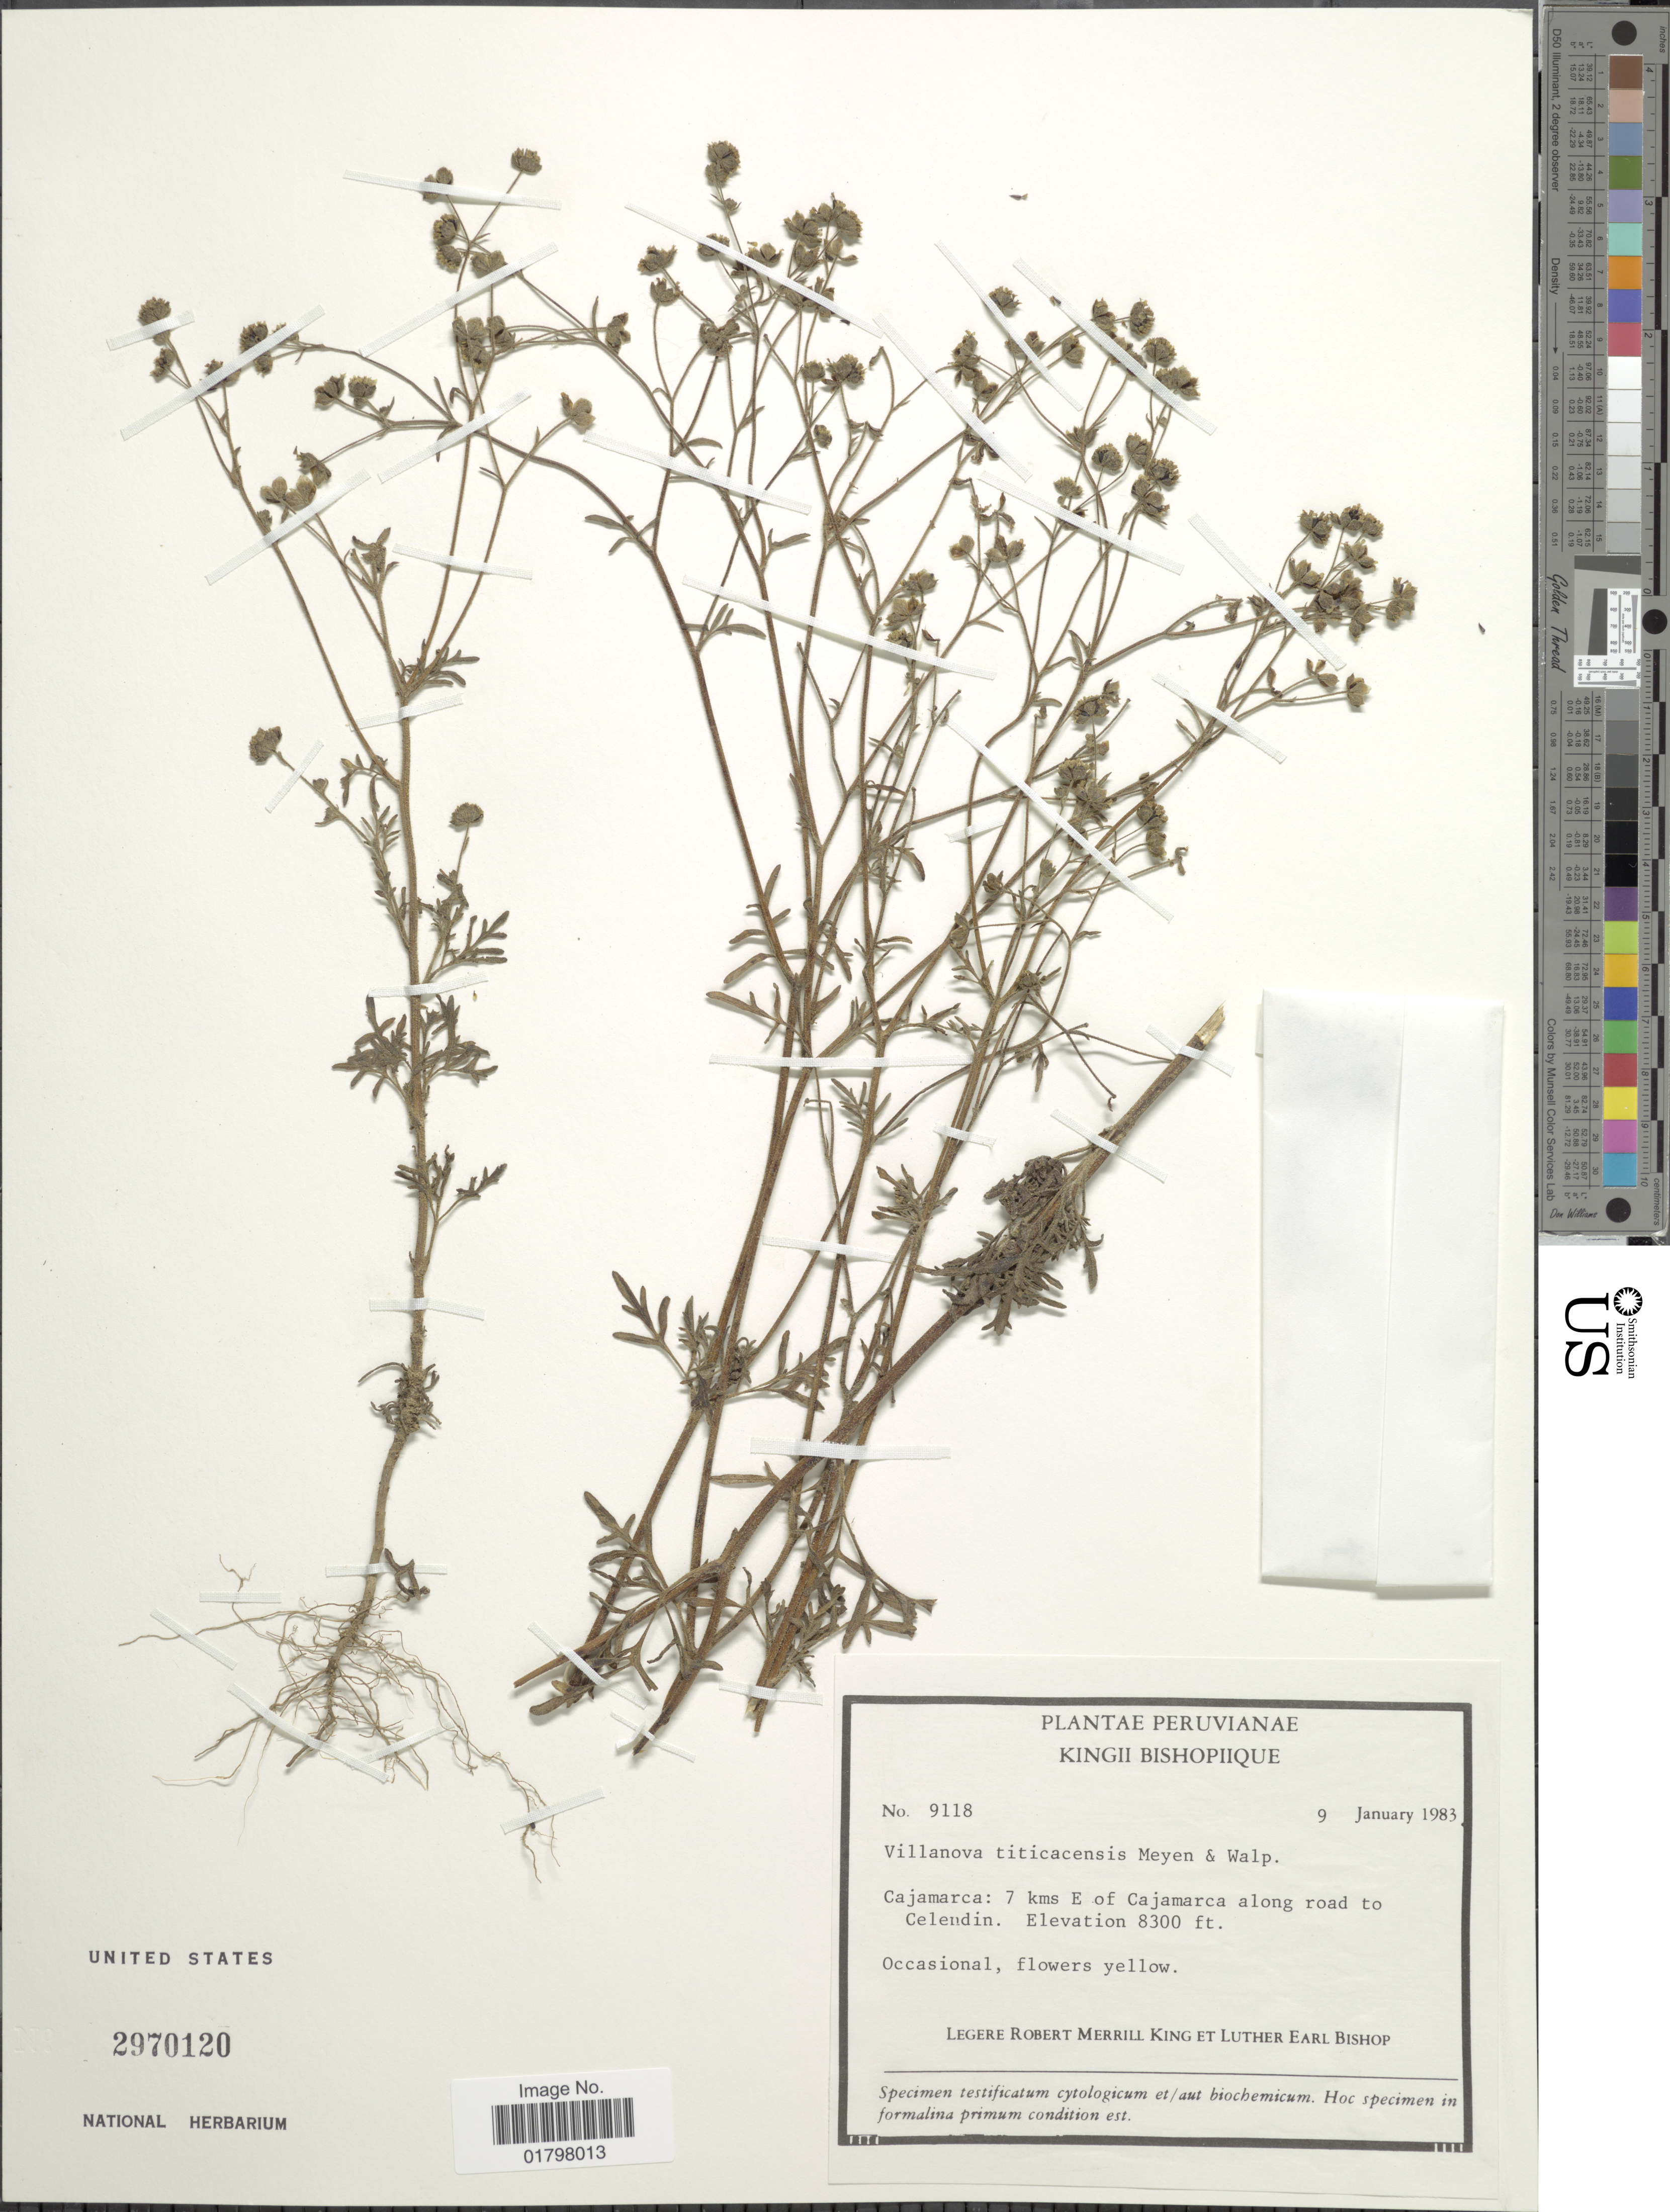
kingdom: Plantae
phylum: Tracheophyta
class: Magnoliopsida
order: Asterales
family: Asteraceae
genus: Vasquesia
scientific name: Vasquesia titicacensis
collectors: R. M. King & L. E. Bishop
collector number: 9118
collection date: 1983-01-09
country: Peru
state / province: Cajamarca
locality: Cajamarca: 7 kms E of Cajamarca along road to Celendin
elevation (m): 2530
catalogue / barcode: US 2970120